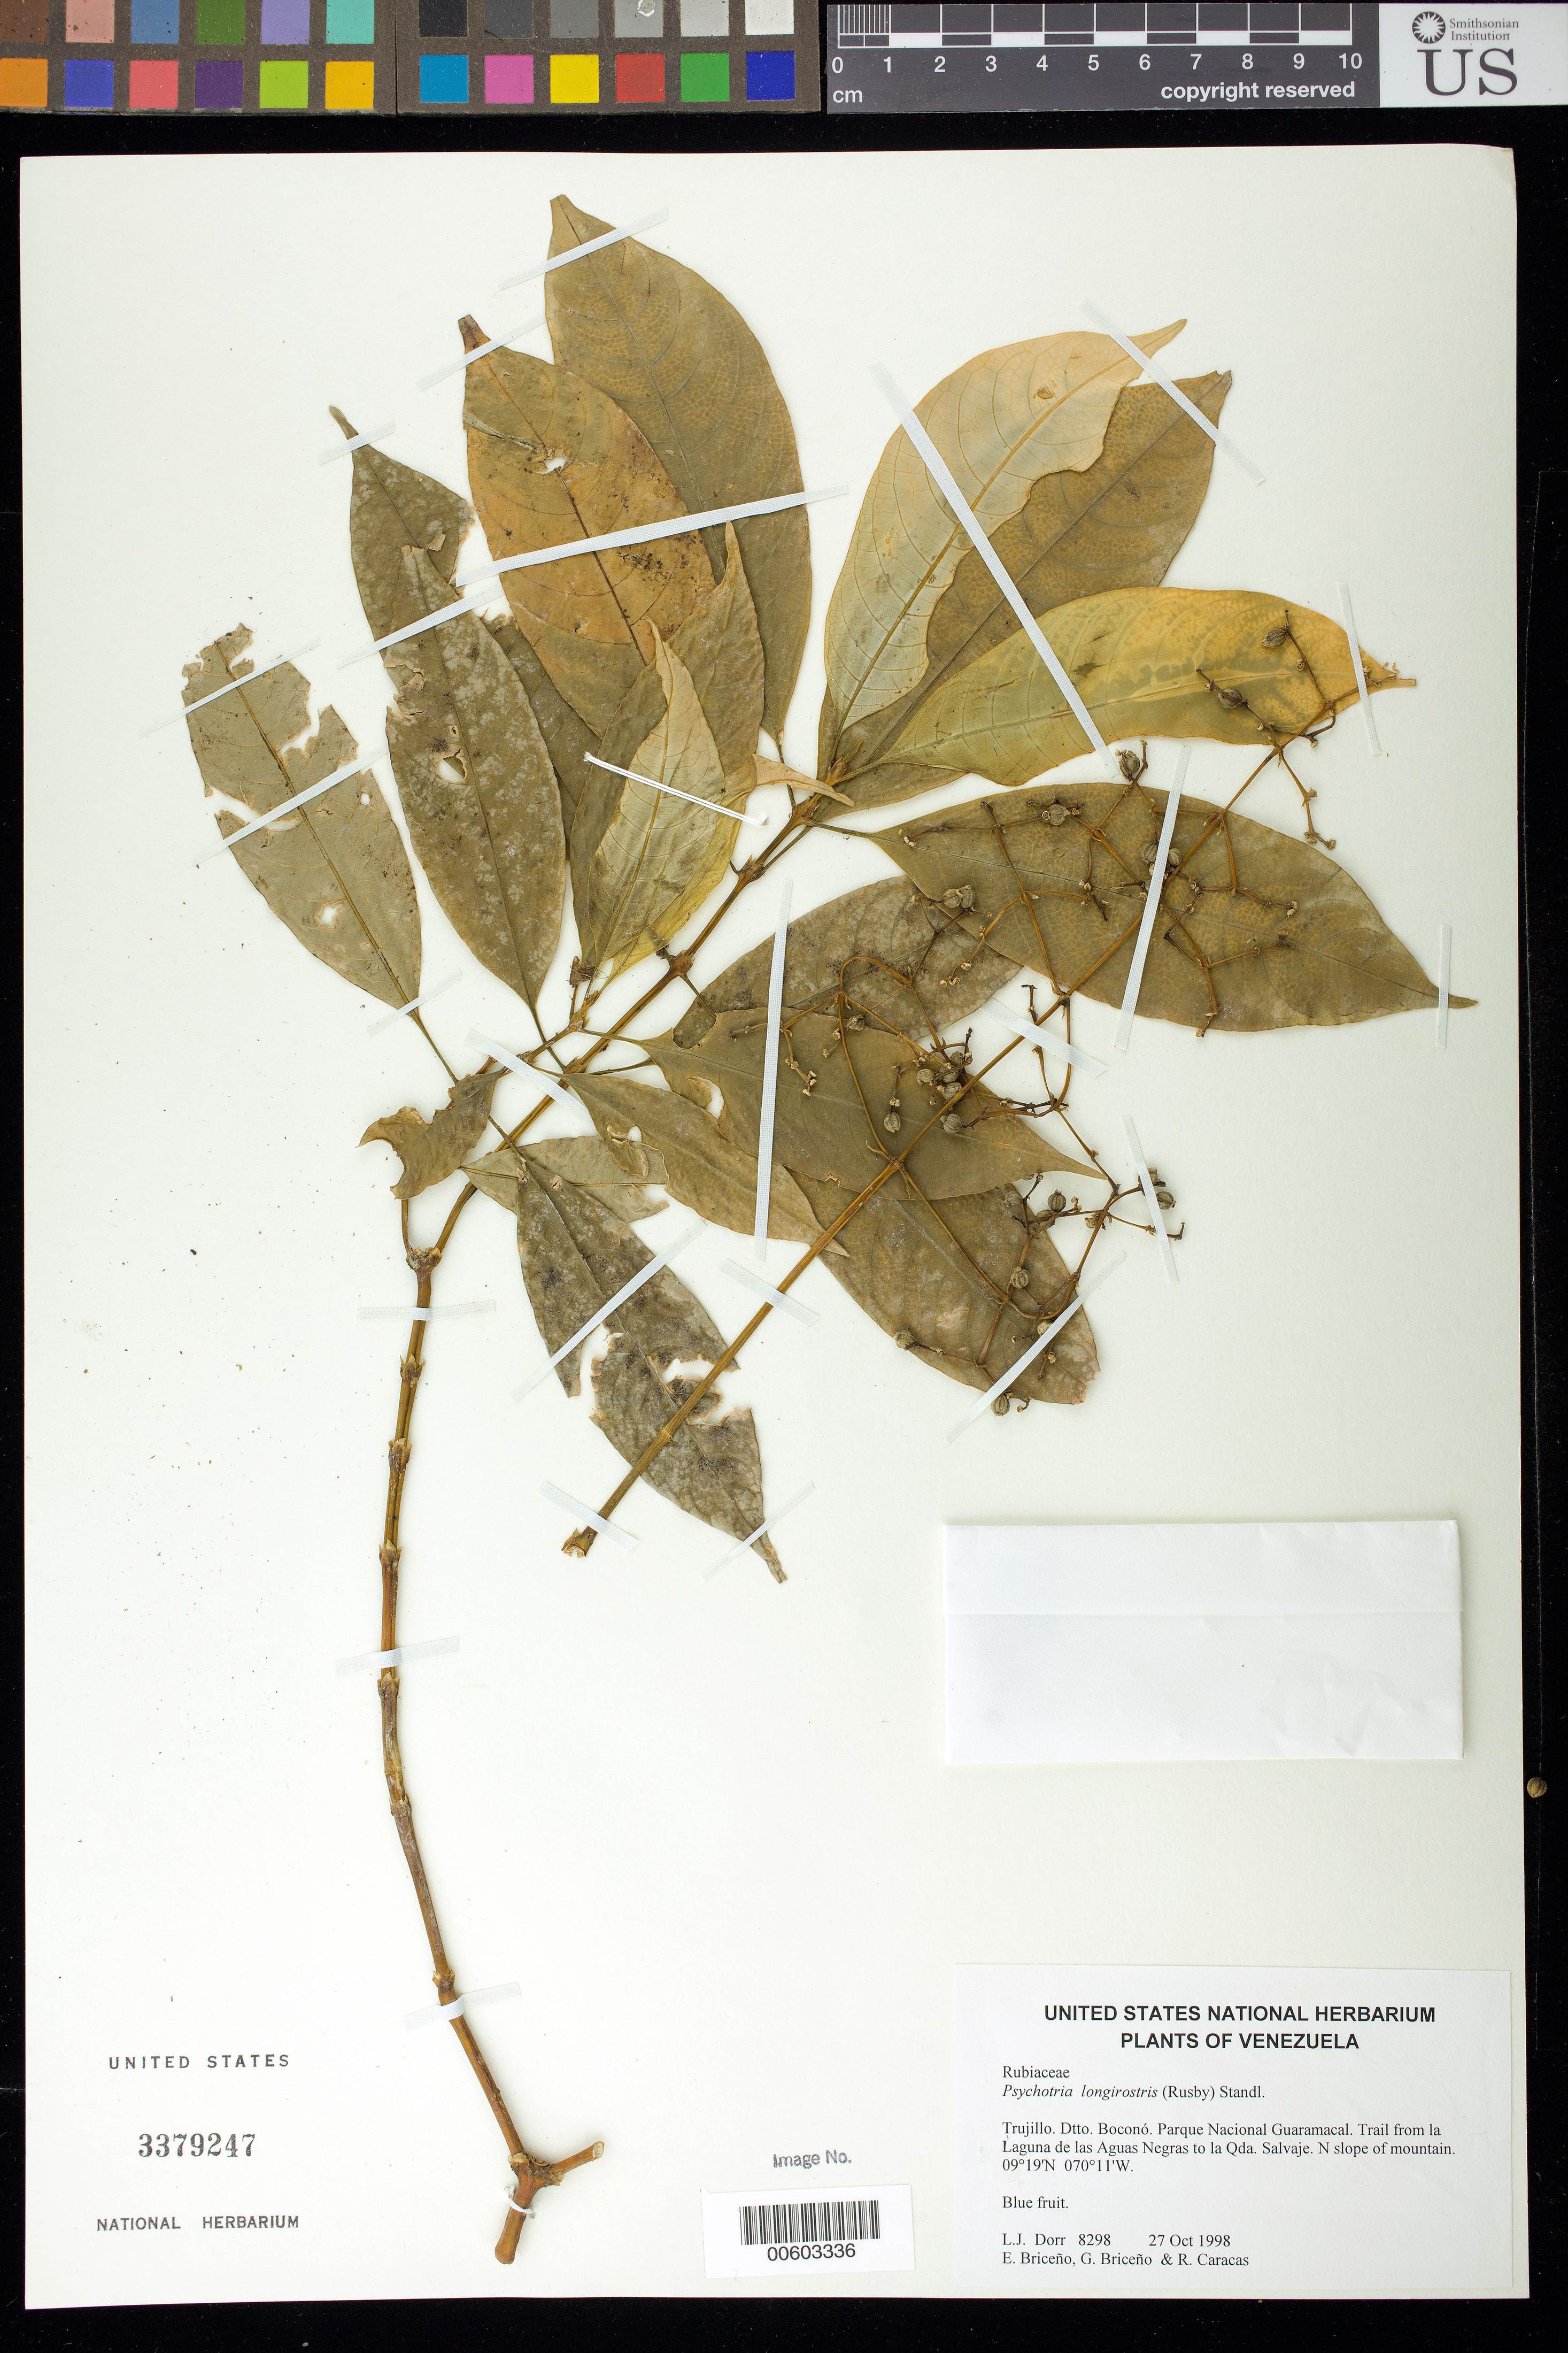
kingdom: Plantae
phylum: Tracheophyta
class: Magnoliopsida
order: Gentianales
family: Rubiaceae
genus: Psychotria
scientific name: Psychotria longirostris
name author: (Rusby) Standl.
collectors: L. J. Dorr, E. Briceño, G. Briceño & R. Caracas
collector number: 8298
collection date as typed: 27 Oct 1998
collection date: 1998-10-27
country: Venezuela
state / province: Trujillo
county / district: Boconó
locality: Parque Nacional Guaramacal. Trail from la Laguna de las Aguas Negras to la Qda. Salvaje. N slope of mountain.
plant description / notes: PORT, US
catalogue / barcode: US 3379247